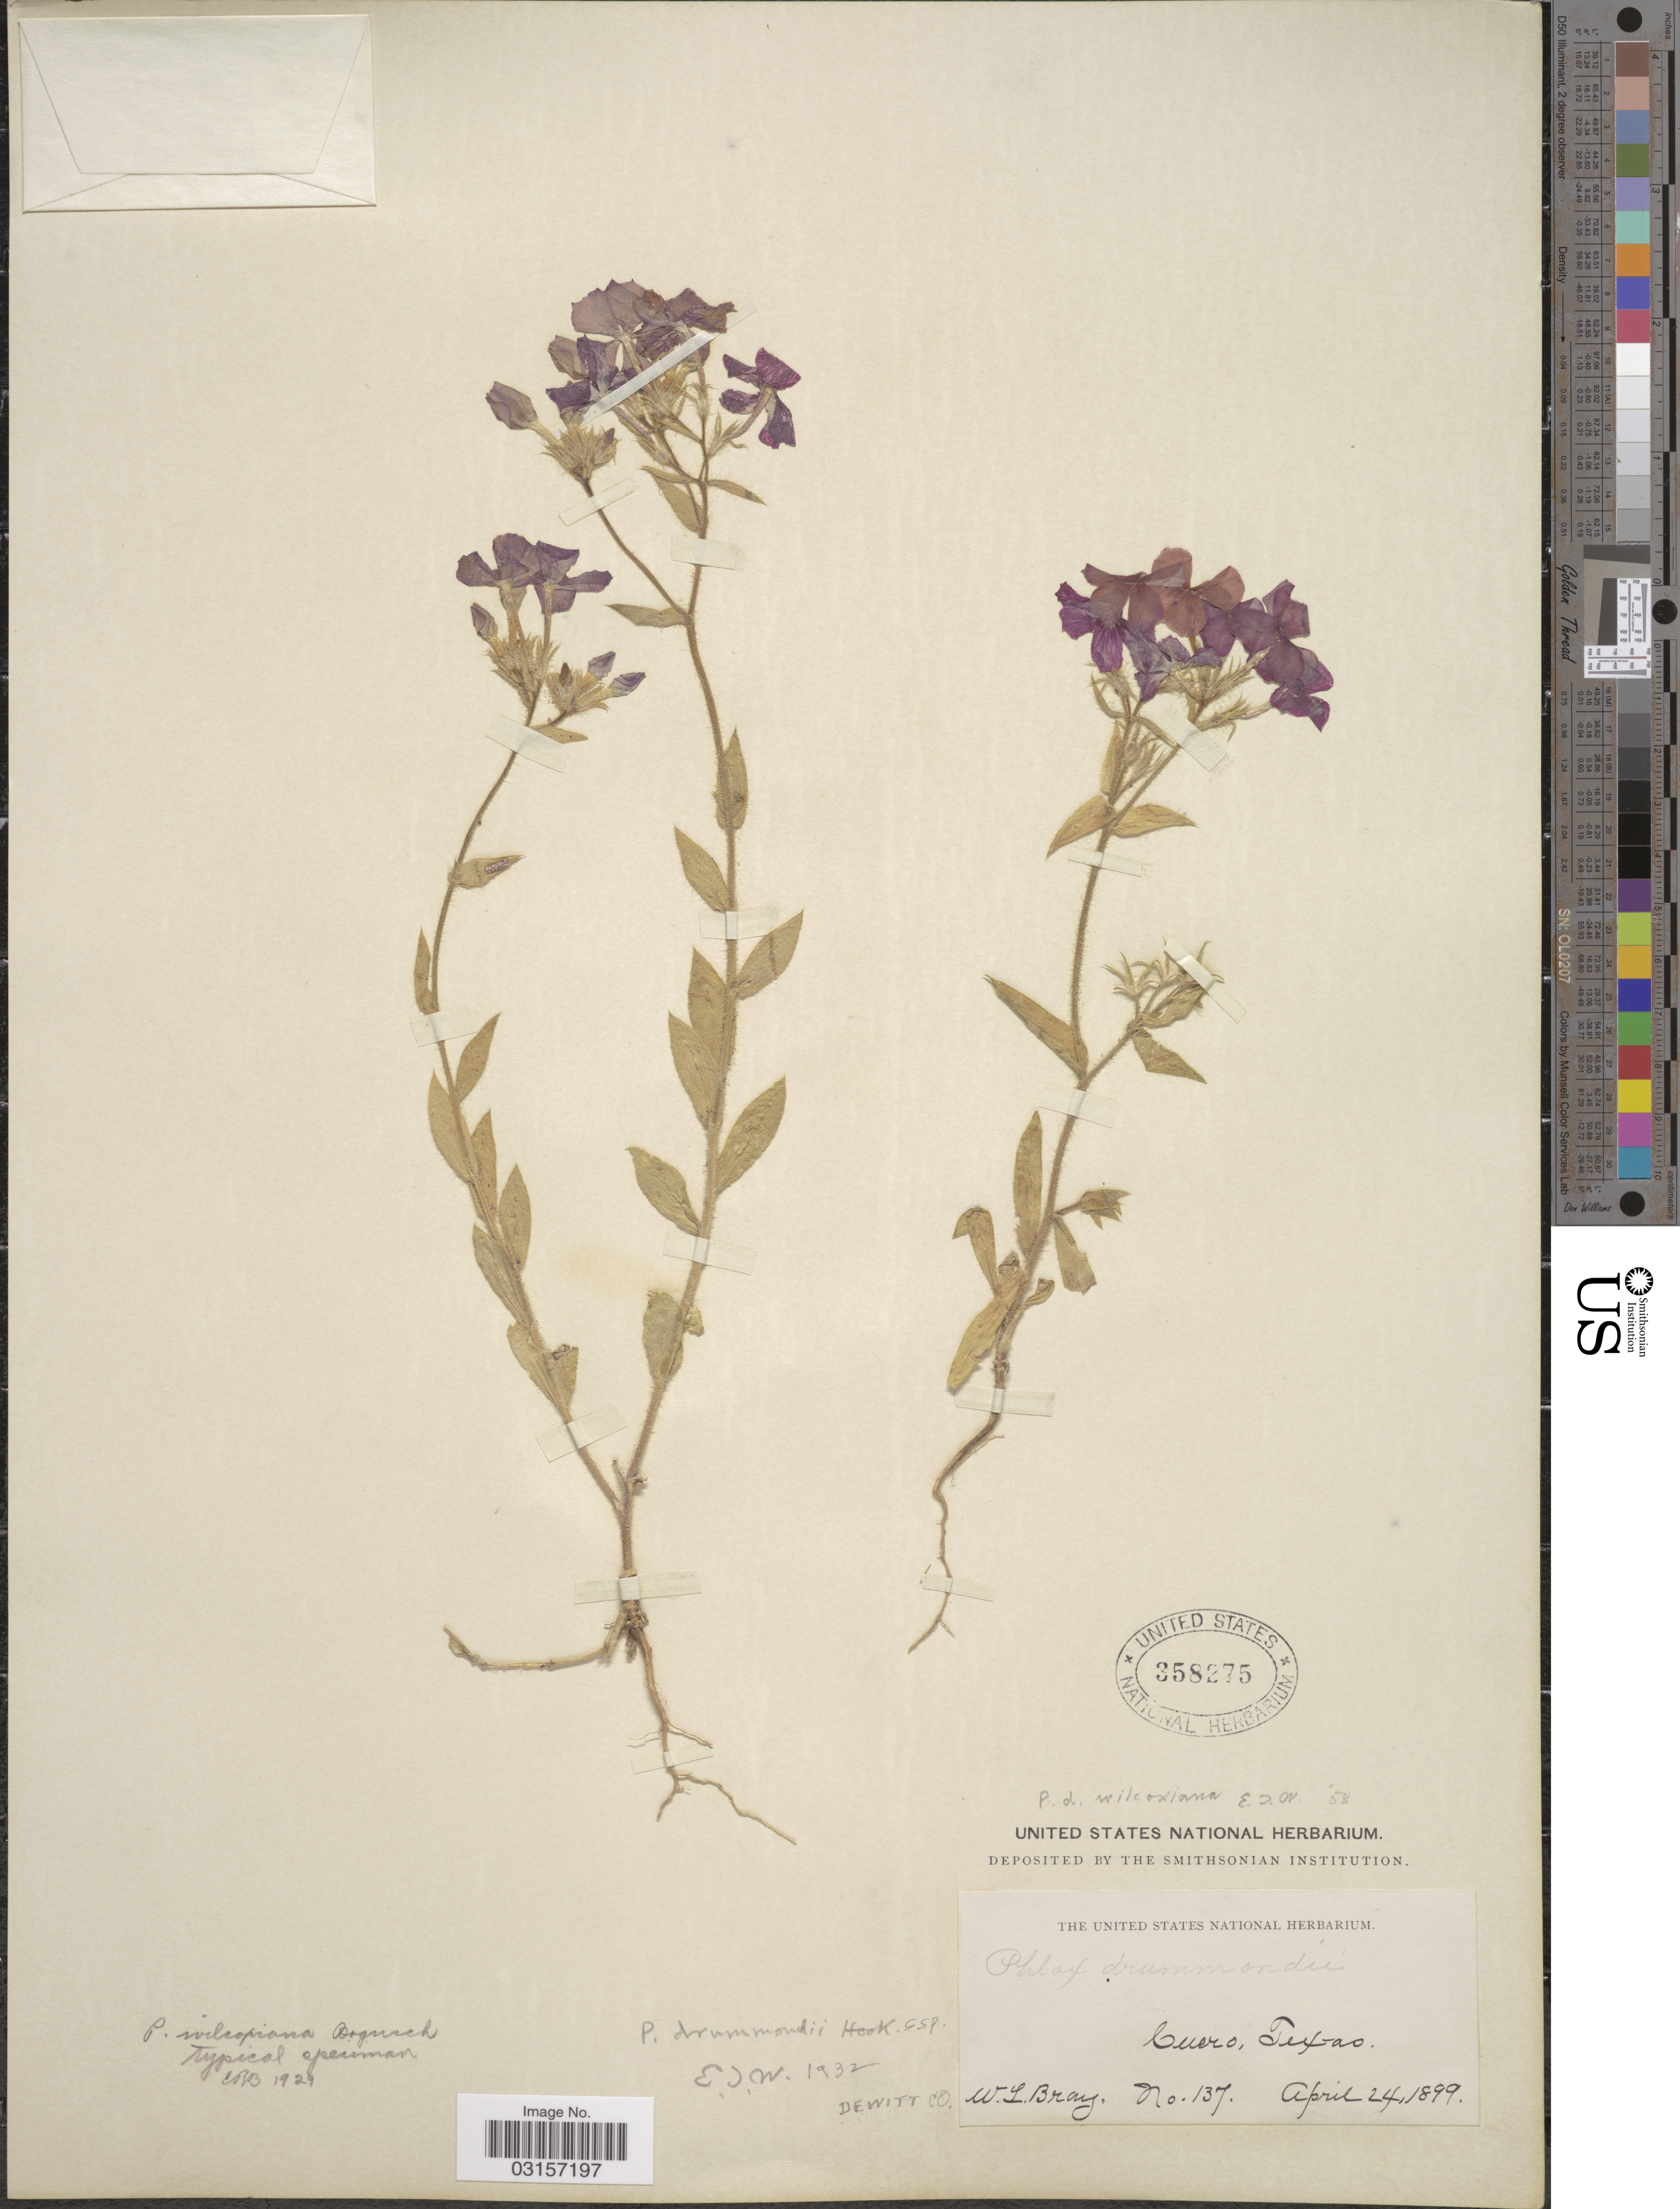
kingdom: Plantae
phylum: Tracheophyta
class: Magnoliopsida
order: Ericales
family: Polemoniaceae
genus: Phlox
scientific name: Phlox drummondii subsp. wilcoxiana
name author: Wherry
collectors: W. L. Bray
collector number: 137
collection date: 1899-04-24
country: United States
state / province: Texas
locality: DeWitt Co., Cuero, Texas.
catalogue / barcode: US 358275